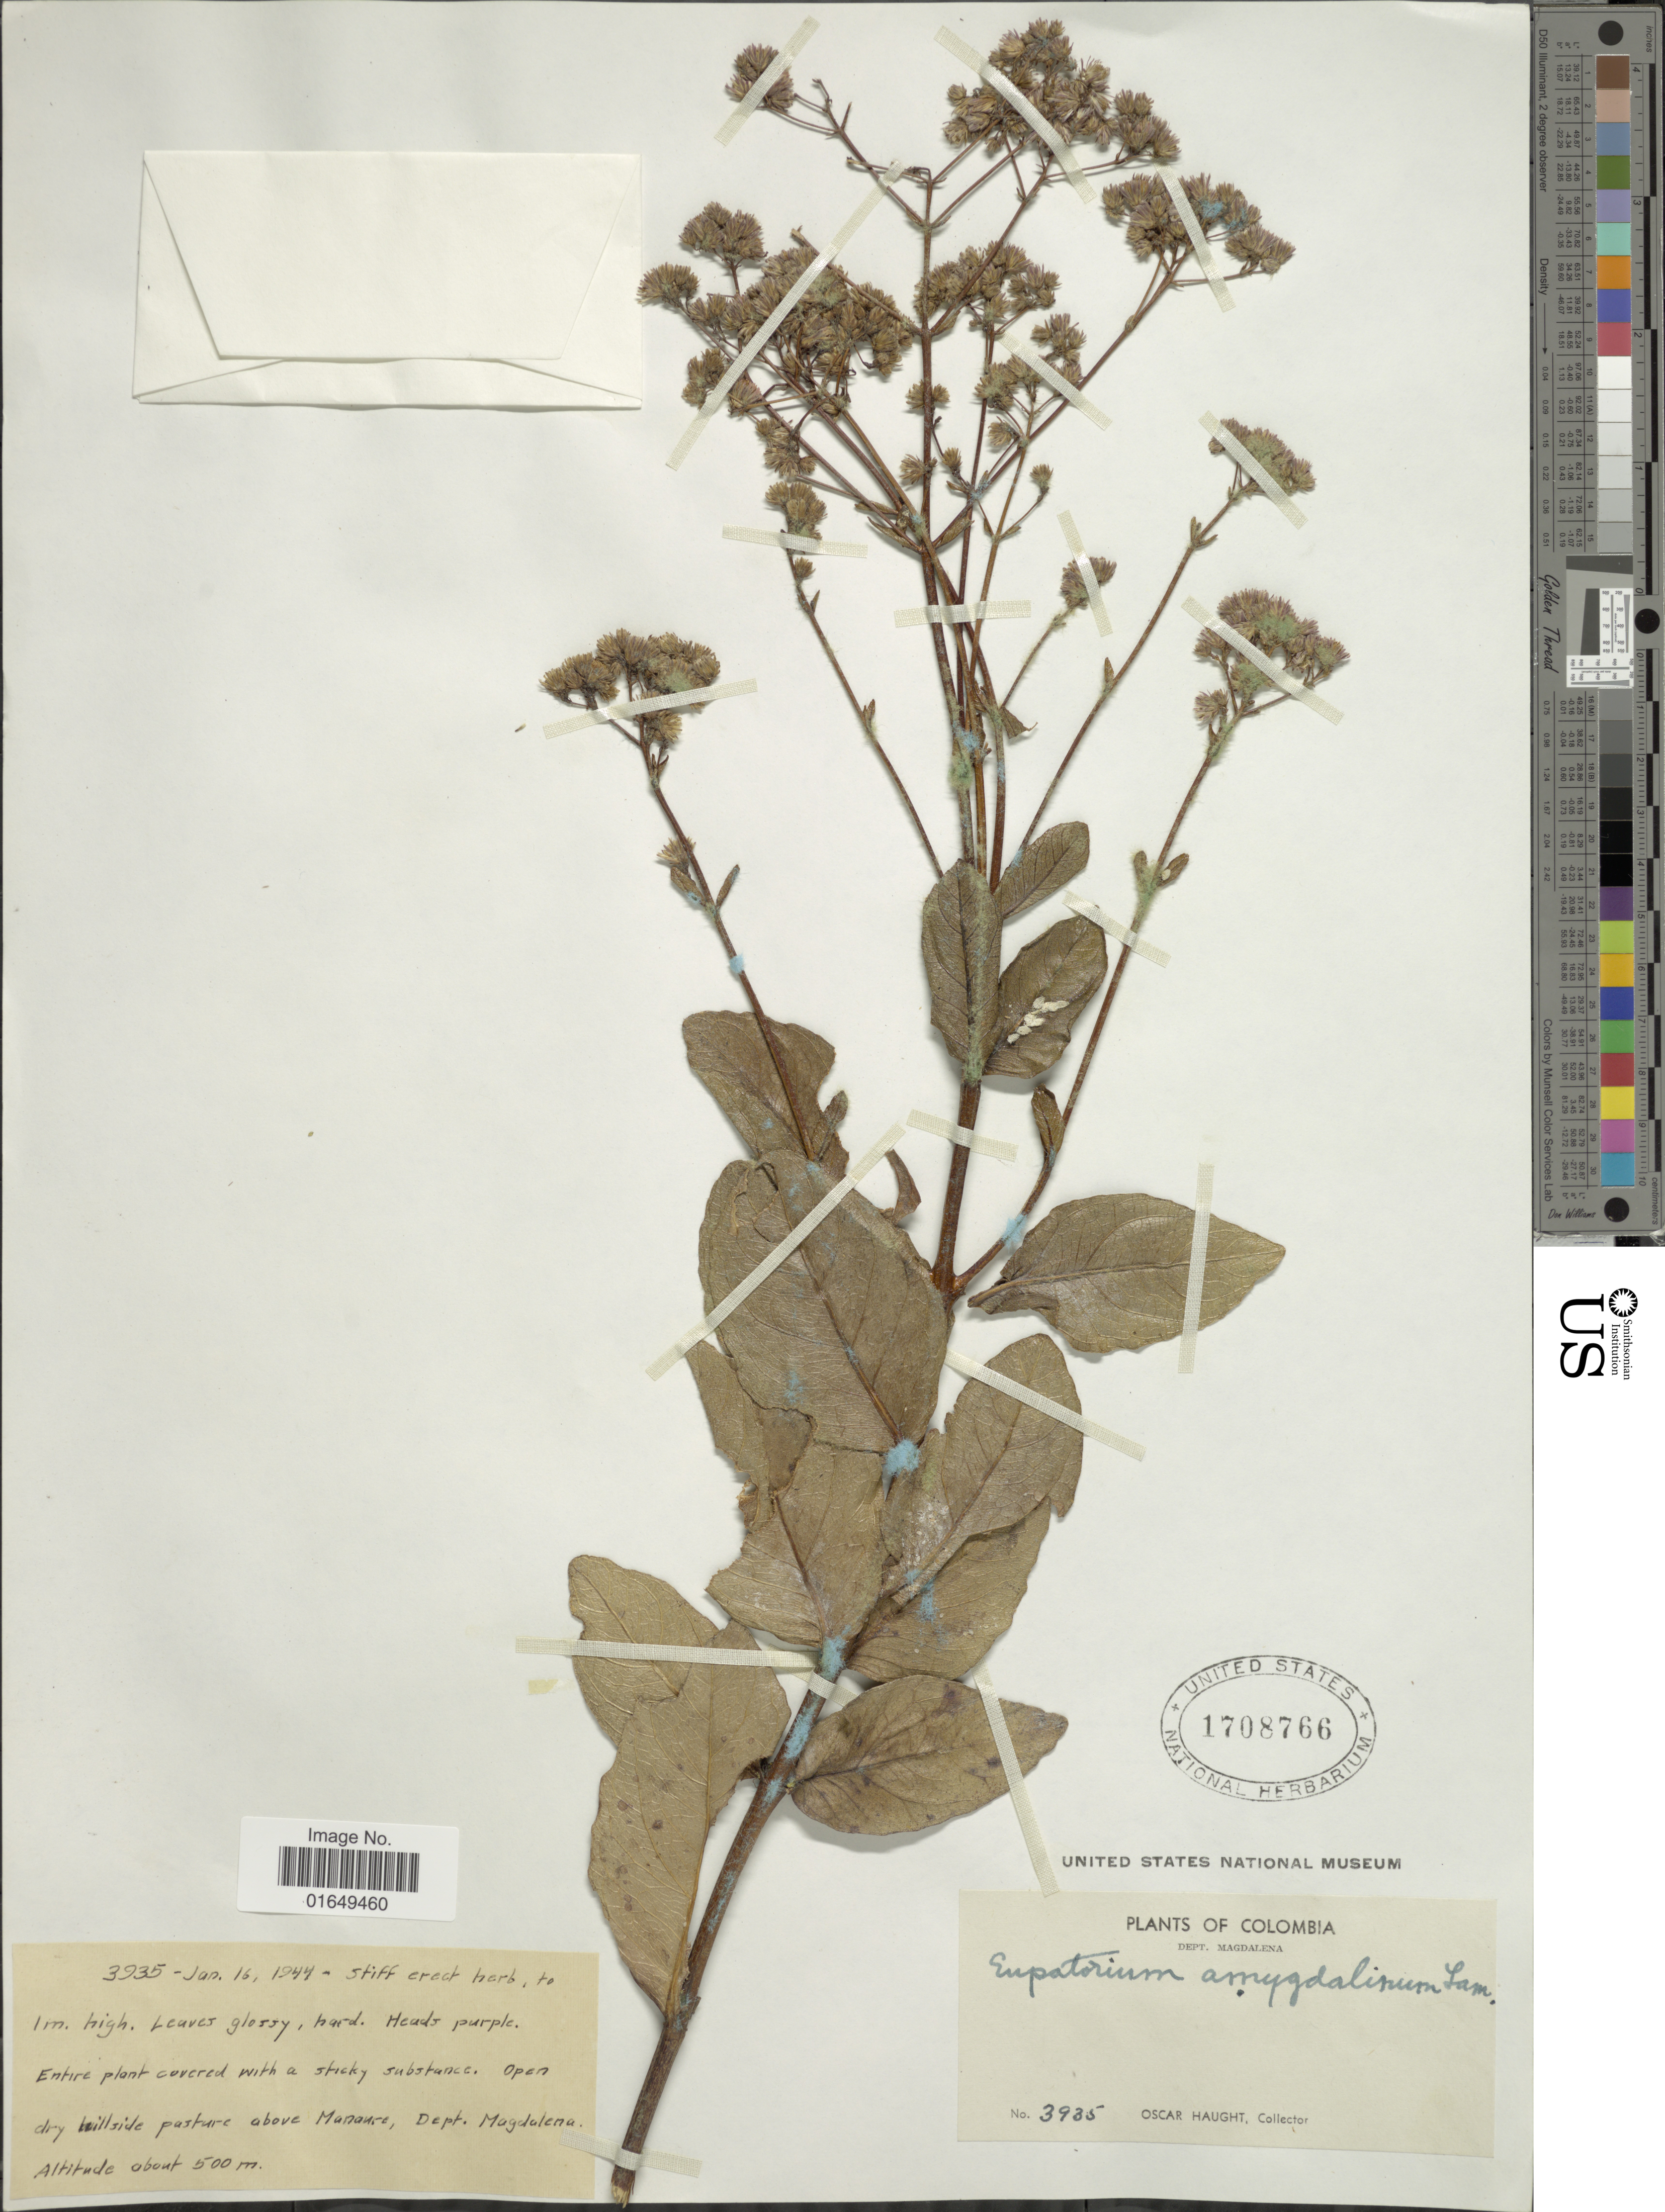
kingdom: Plantae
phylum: Tracheophyta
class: Magnoliopsida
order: Asterales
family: Asteraceae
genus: Ayapana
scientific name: Ayapana amygdalina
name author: (Lam.) R.M. King & H. Rob.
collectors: O. L. Haught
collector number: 3935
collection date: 1944-01-16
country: Colombia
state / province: Magdalena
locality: Open dry hillside pasture above Manaure.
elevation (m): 500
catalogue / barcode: US 1708766